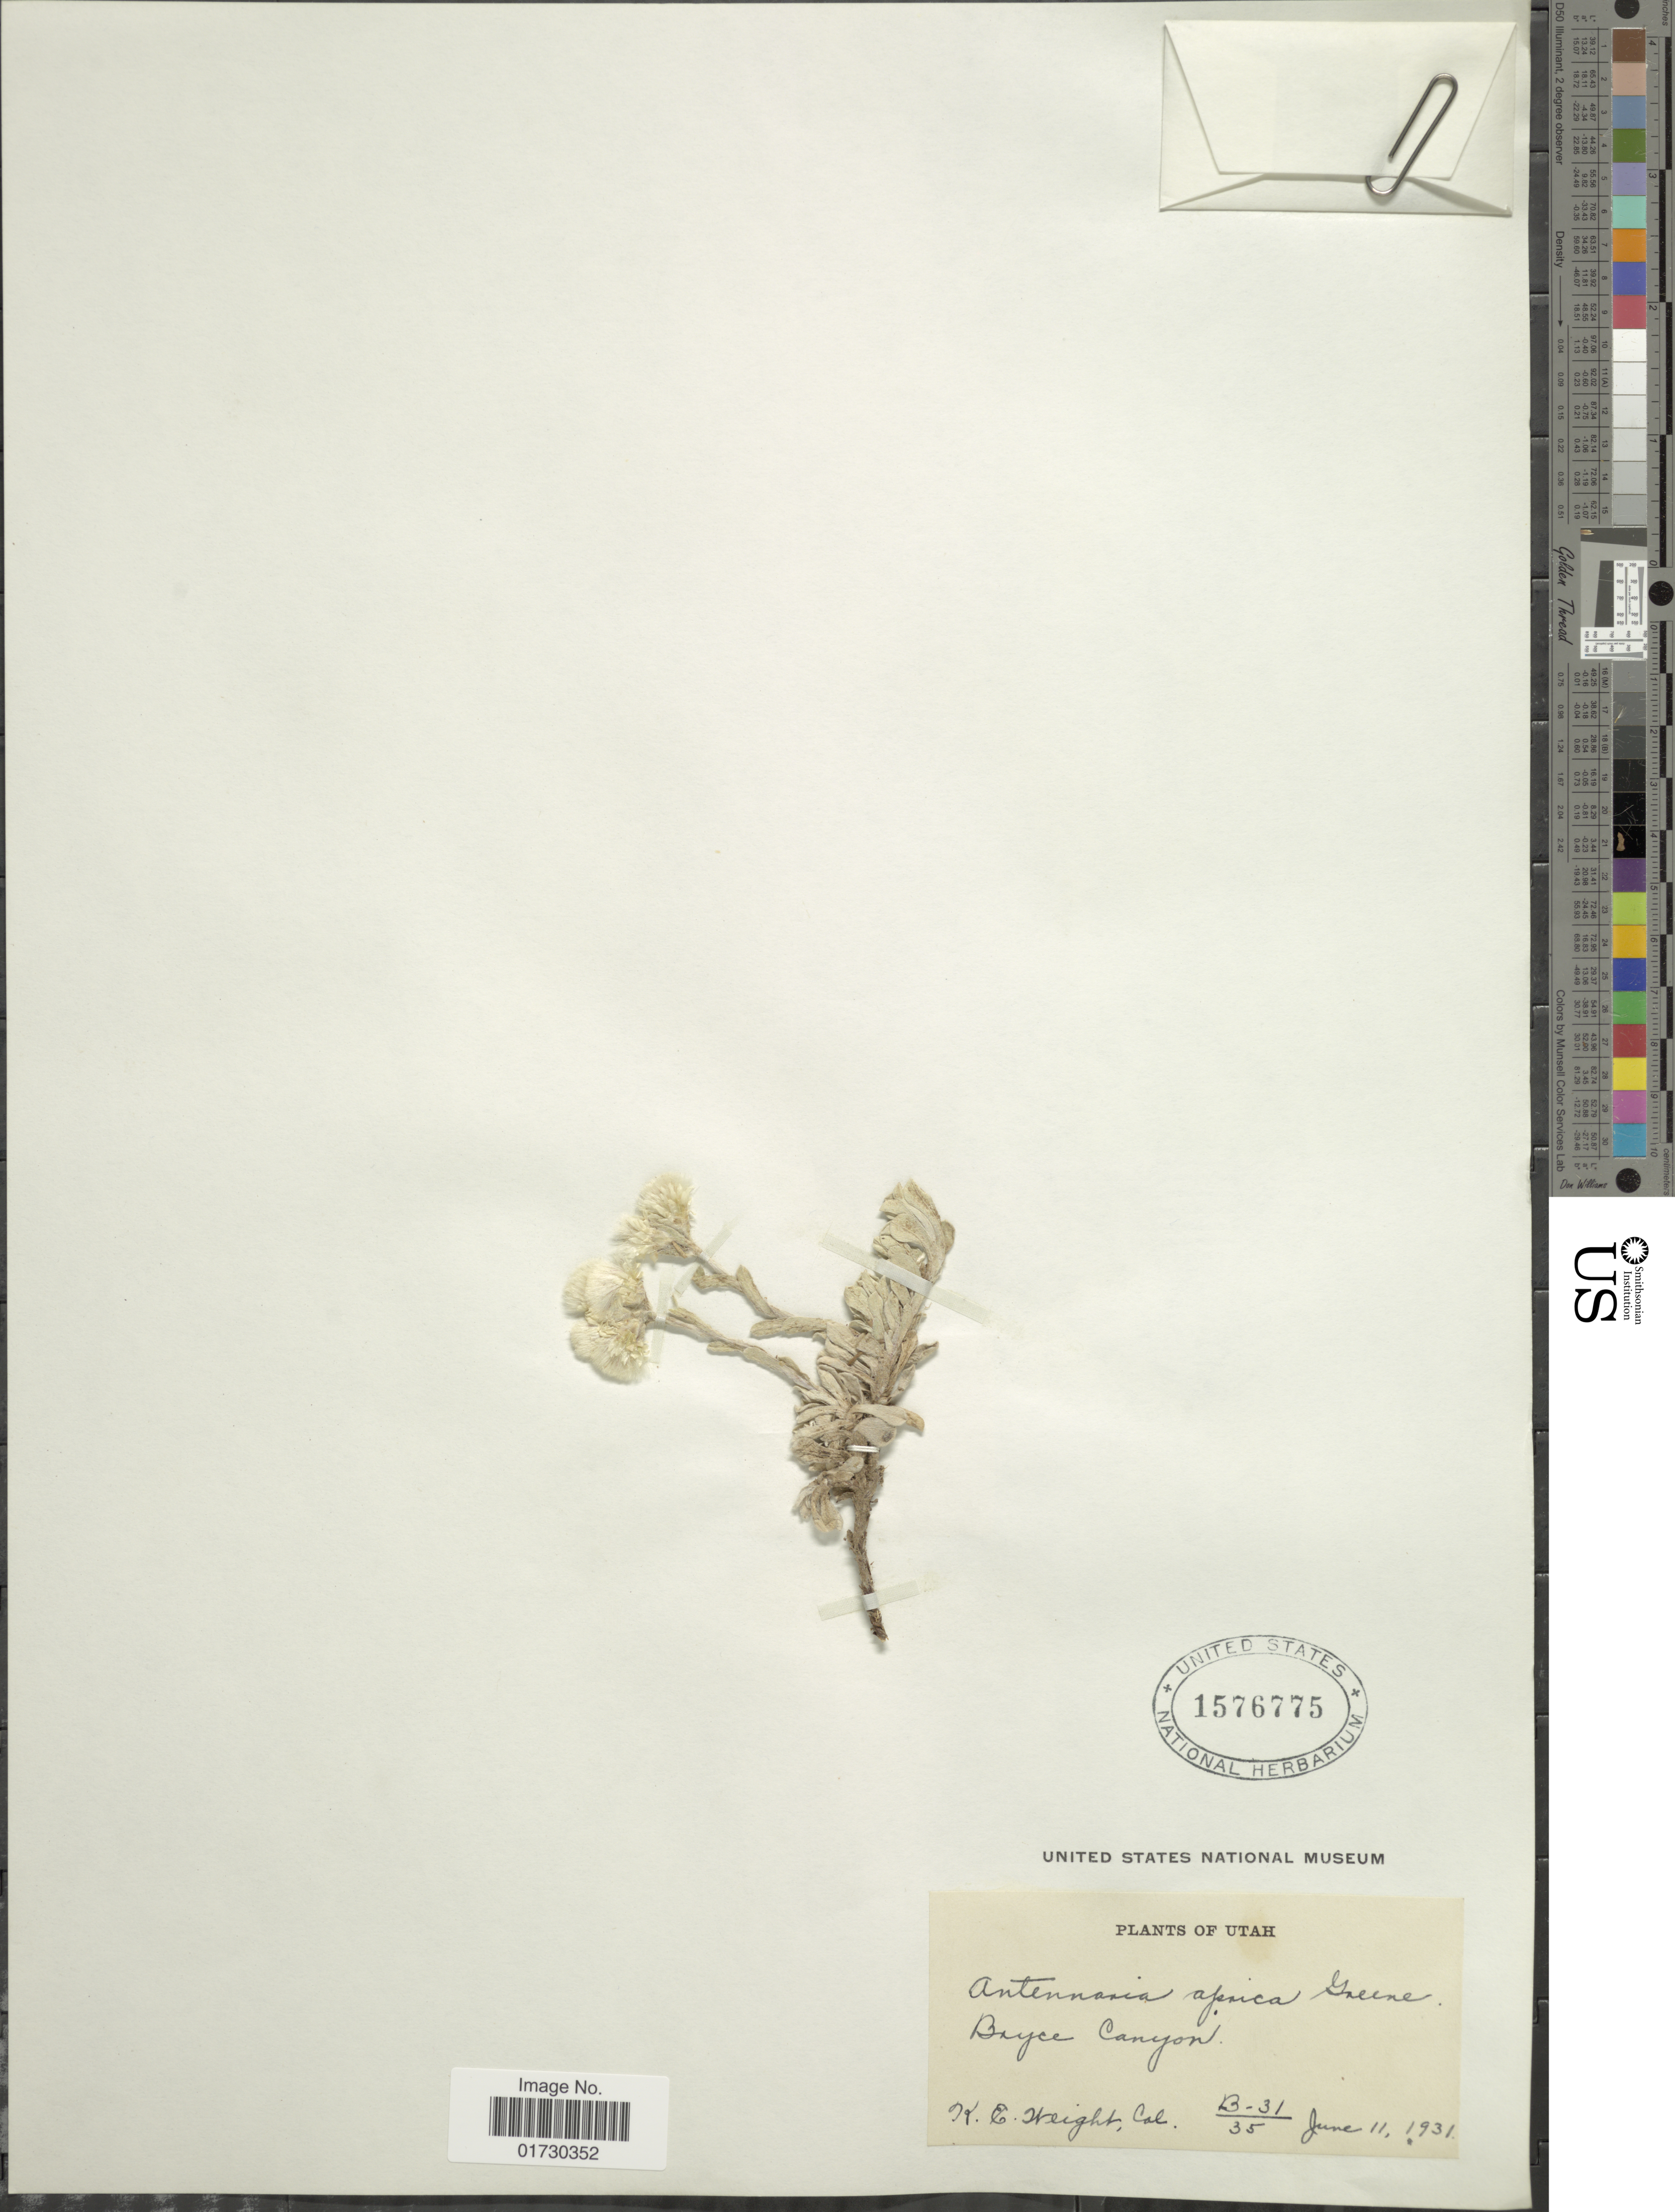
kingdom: Plantae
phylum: Tracheophyta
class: Magnoliopsida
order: Asterales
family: Asteraceae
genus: Antennaria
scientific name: Antennaria aprica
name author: Greene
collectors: K. Weight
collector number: B-31/35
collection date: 1931-06-11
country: United States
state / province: Utah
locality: Bryce Canyon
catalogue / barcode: US 1576775